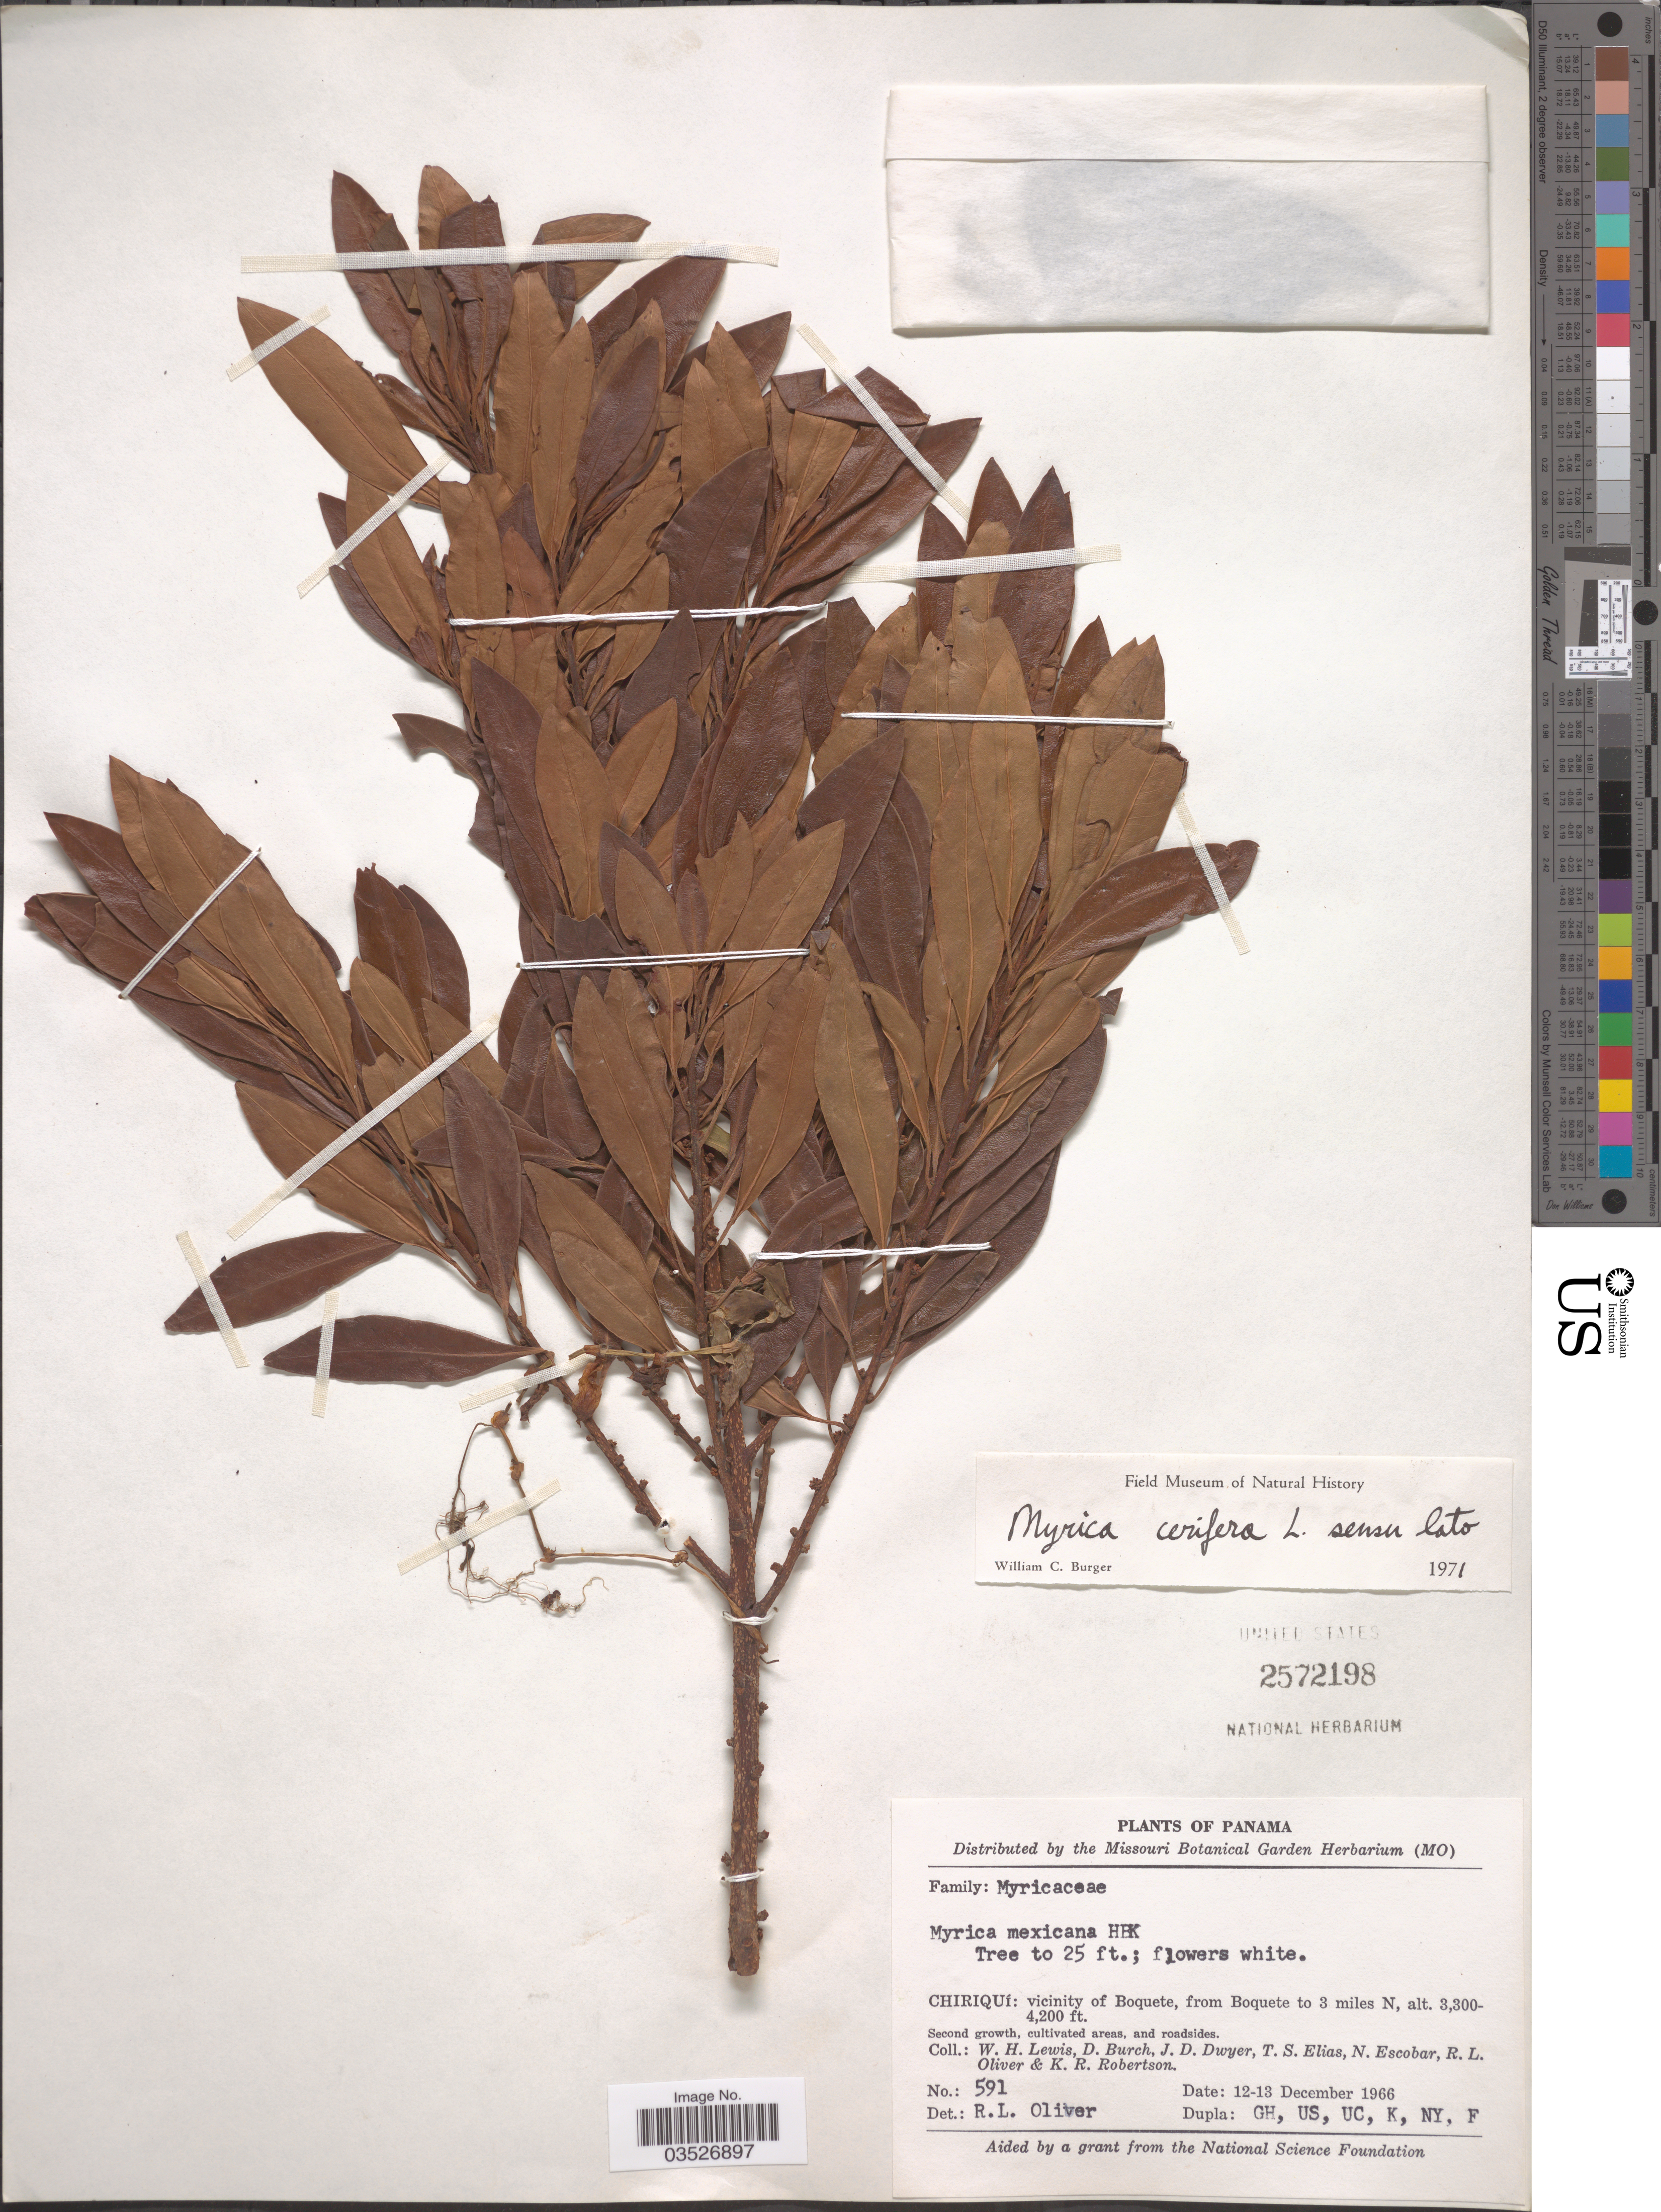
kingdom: Plantae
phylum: Tracheophyta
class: Magnoliopsida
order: Ericales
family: Primulaceae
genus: Myrsine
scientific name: Myrsine coriacea subsp. coriacea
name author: (Sw.) R. Br. ex Roem. & Schult.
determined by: Ricketson, Jon M., (MO), Missouri Botanical Garden (UNITED STATES)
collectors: W. H. Lewis, D. Burch, J. D. Dwyer, T. S. Elias & et al.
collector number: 591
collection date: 1966-12-12/1966-12-13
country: Panama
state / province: Chiriqui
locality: Vicinity of Boquete, from Boquete to 3 miles N. Second growth, cultivated area, and roadsides.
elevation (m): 1006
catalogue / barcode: US 2572198